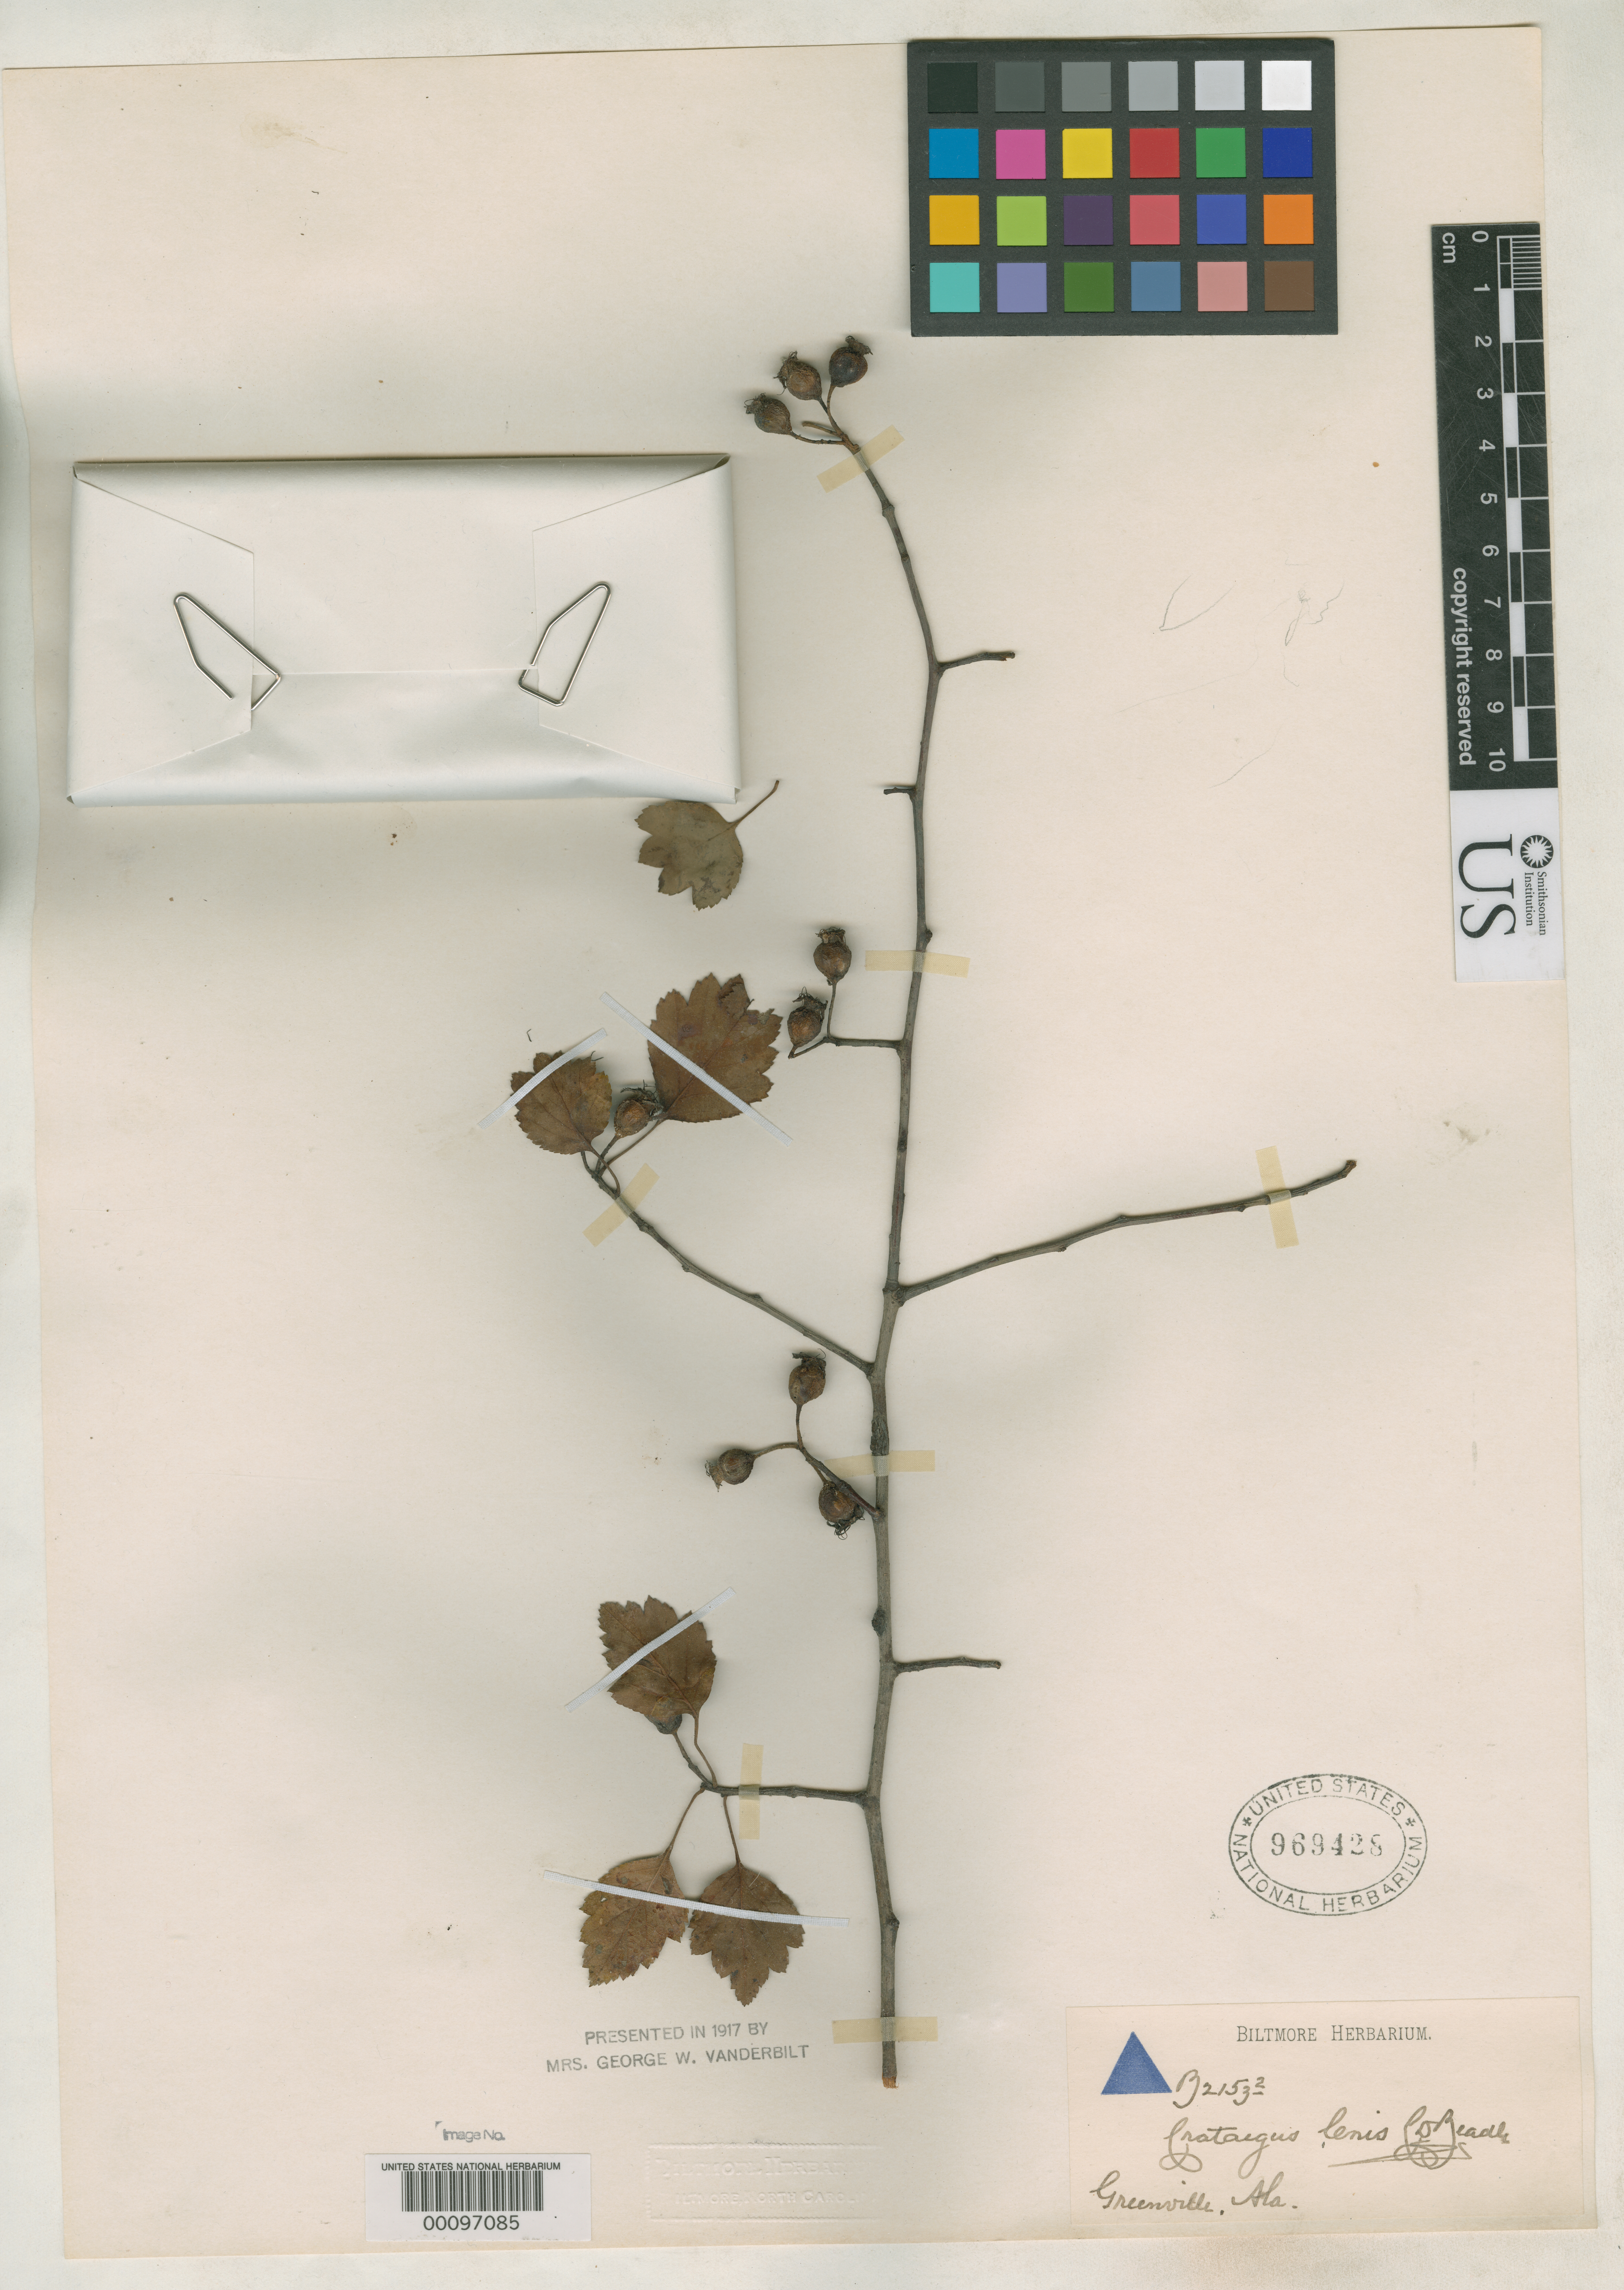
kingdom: Plantae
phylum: Tracheophyta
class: Magnoliopsida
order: Rosales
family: Rosaceae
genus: Crataegus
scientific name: Crataegus lenis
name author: Beadle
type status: Syntype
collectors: ex herb. Biltmore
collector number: B 2153/2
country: United States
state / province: Alabama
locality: Greenville.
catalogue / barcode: US 969428